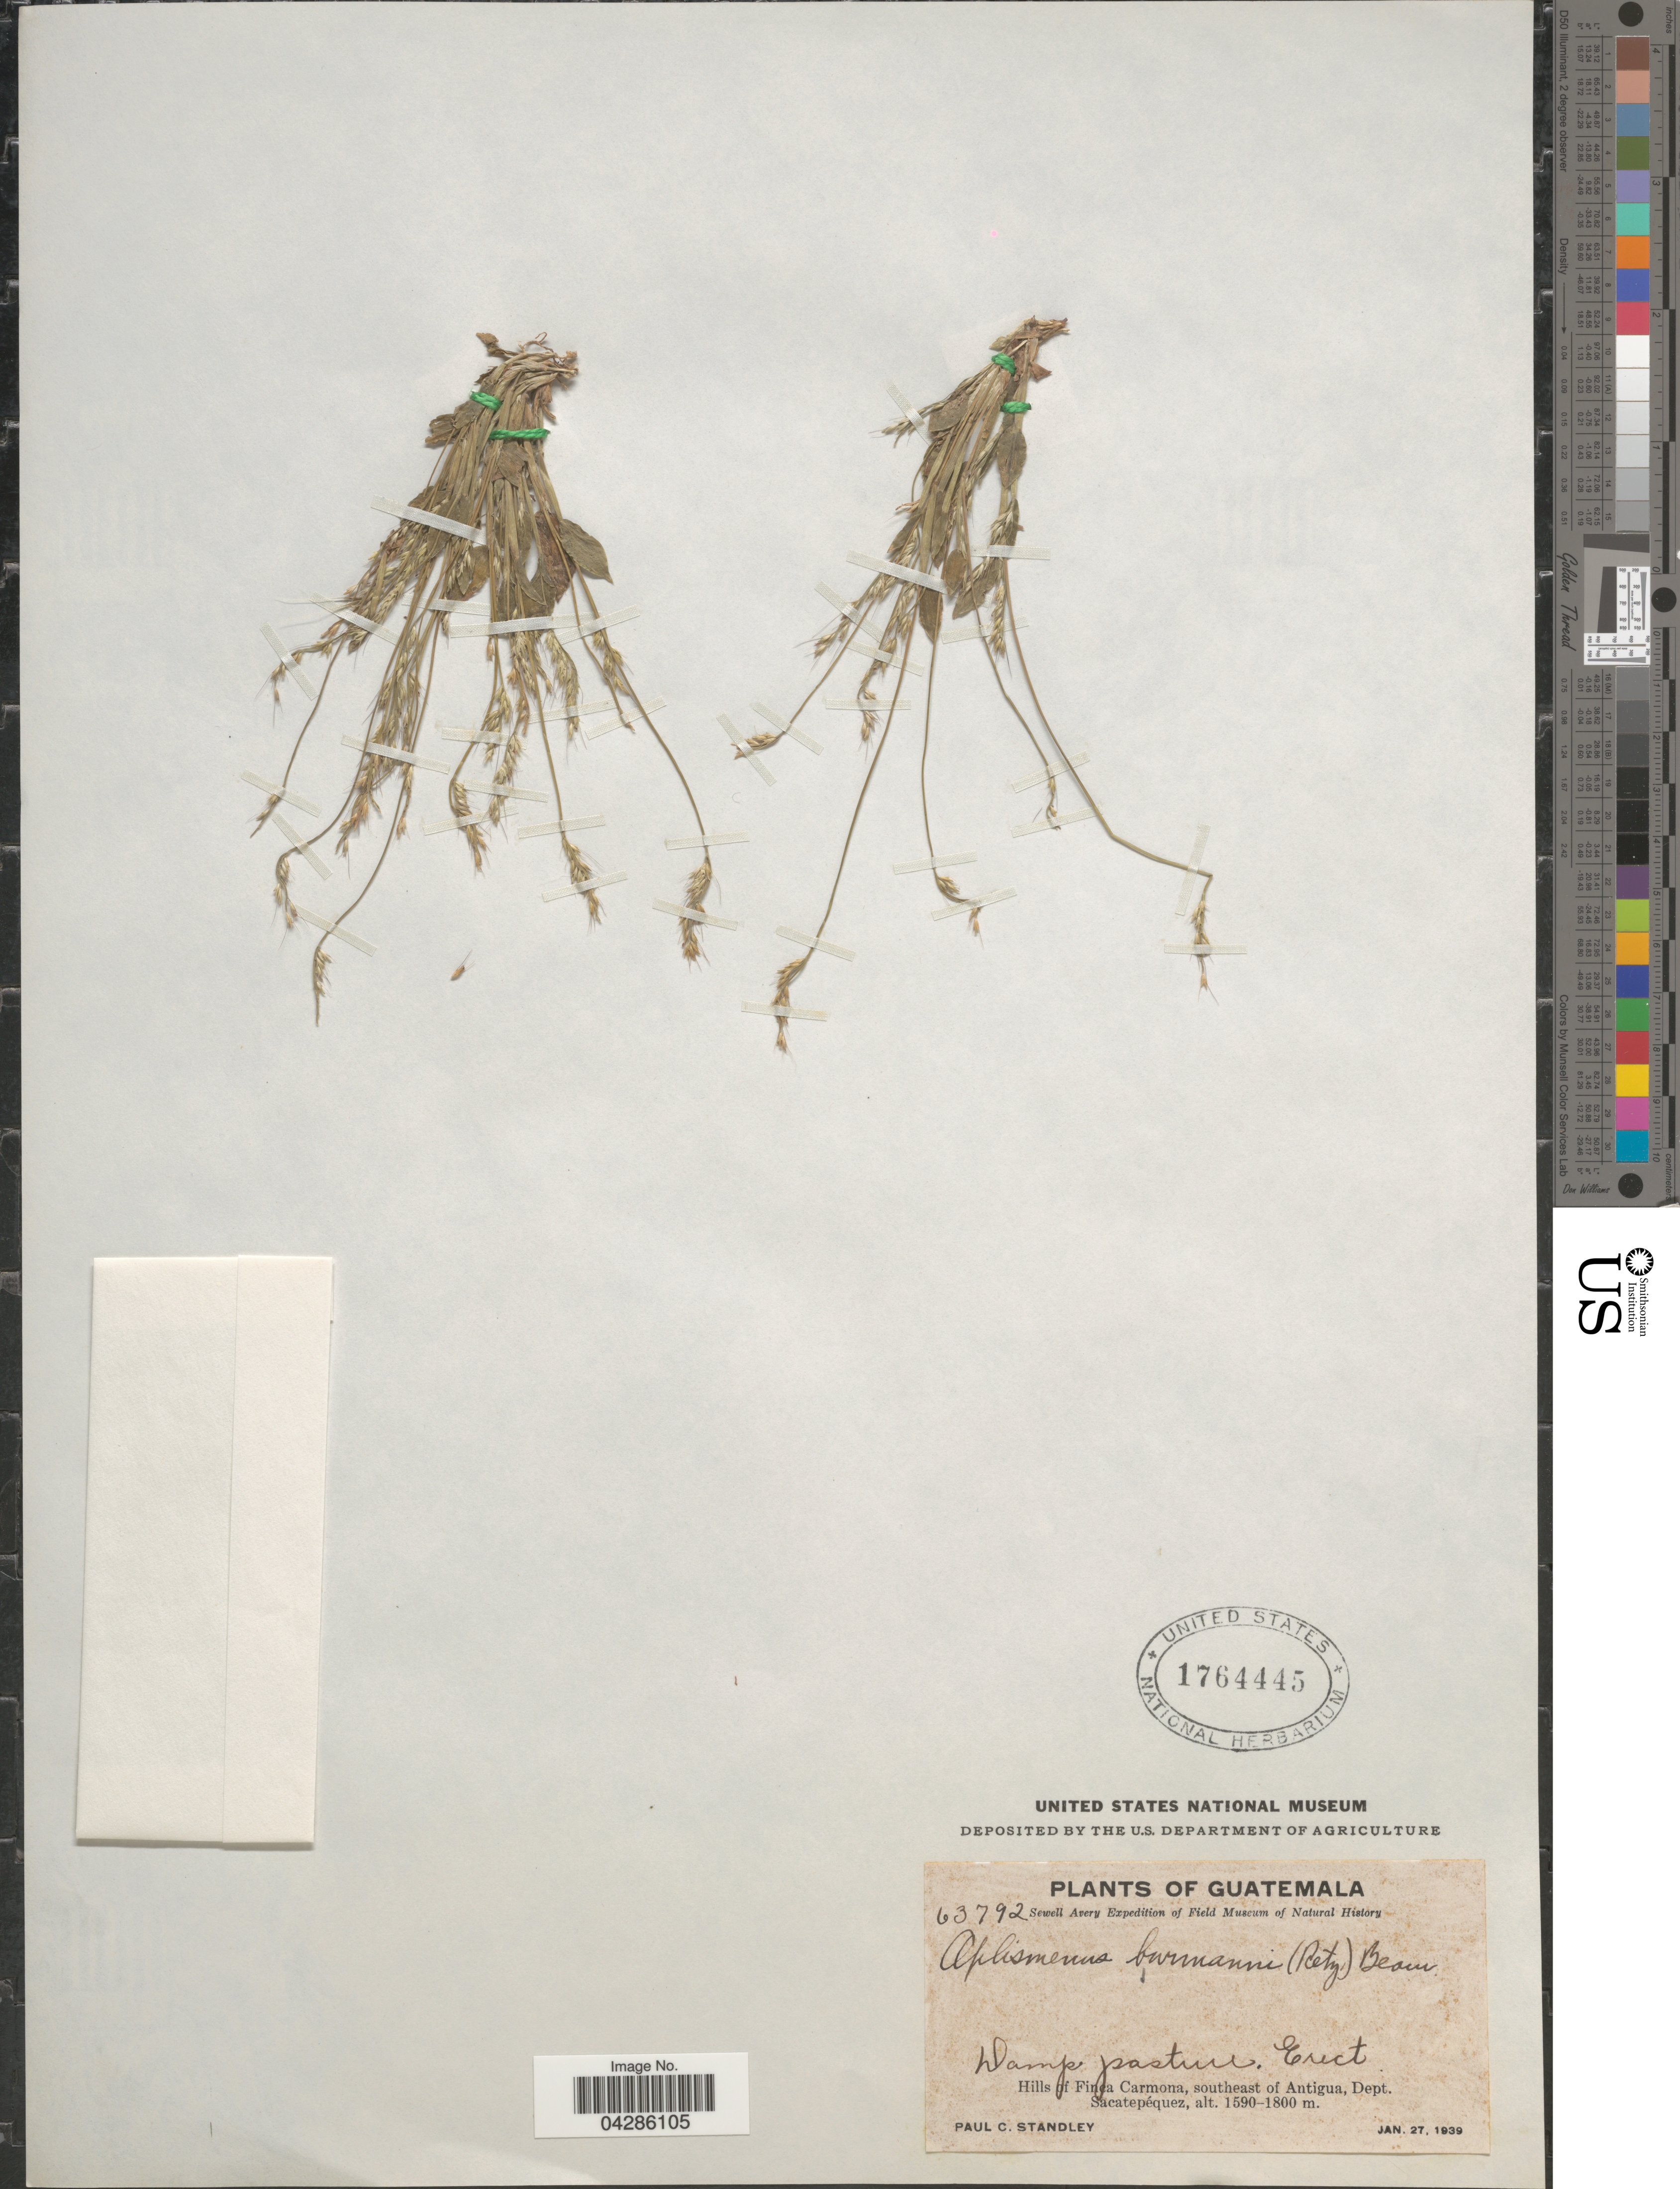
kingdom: Plantae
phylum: Tracheophyta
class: Liliopsida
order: Poales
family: Poaceae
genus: Oplismenus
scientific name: Oplismenus burmannii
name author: (Retz.) P. Beauv.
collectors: P. C. Standley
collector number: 63792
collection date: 1939-01-27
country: Guatemala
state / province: Sacatepequez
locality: Sewell Avery Expedition. Damp pasture. Hills of Finca Carmona, southeast of Antigua, Dept. Sacatepéquez.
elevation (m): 1590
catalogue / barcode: US 1764445